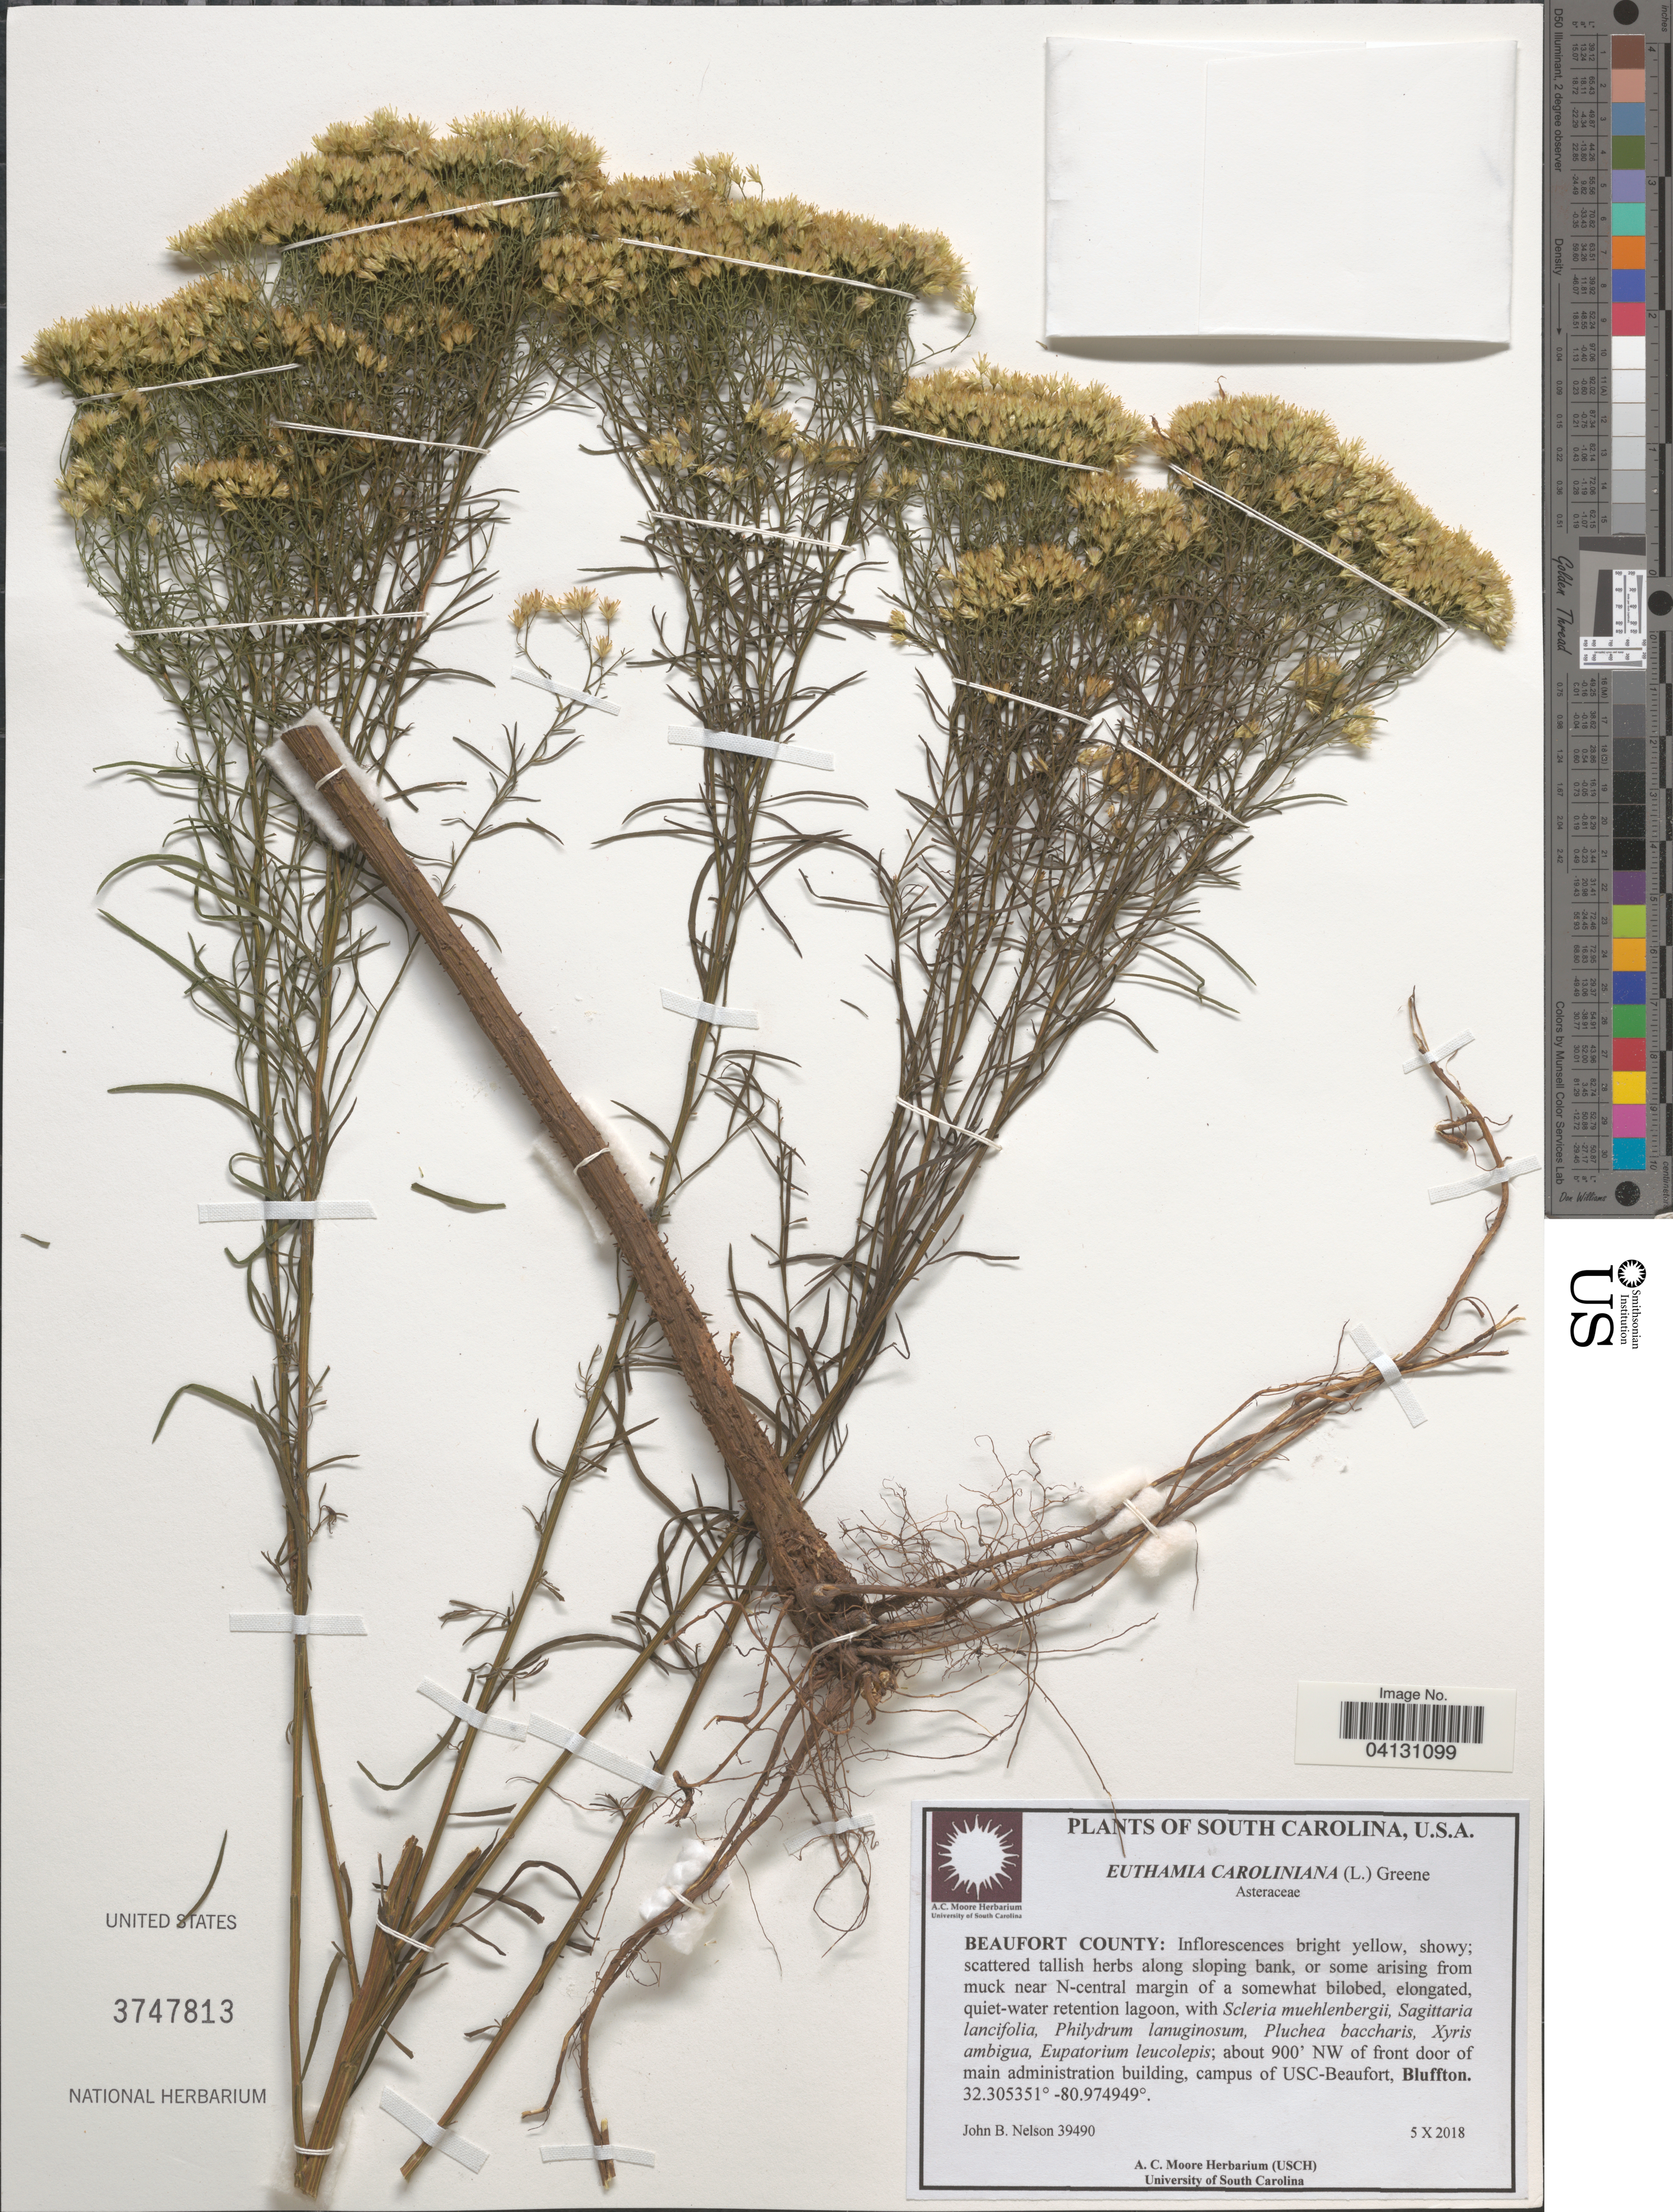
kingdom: Plantae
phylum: Tracheophyta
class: Magnoliopsida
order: Asterales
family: Asteraceae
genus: Euthamia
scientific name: Euthamia caroliniana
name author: (L.) Greene ex Porter & Britton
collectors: J. B. Nelson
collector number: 39490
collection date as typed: Transcribed d/m/y: 5/10/2018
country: United States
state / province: South Carolina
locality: Beaufort County: near N-central margin of a somewhat bilobed, elongated, quiet-water retention lagoon; about 900' NW of front door of main administration building, campus of USC-Beaufort, Bluffton.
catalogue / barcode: US 3747813